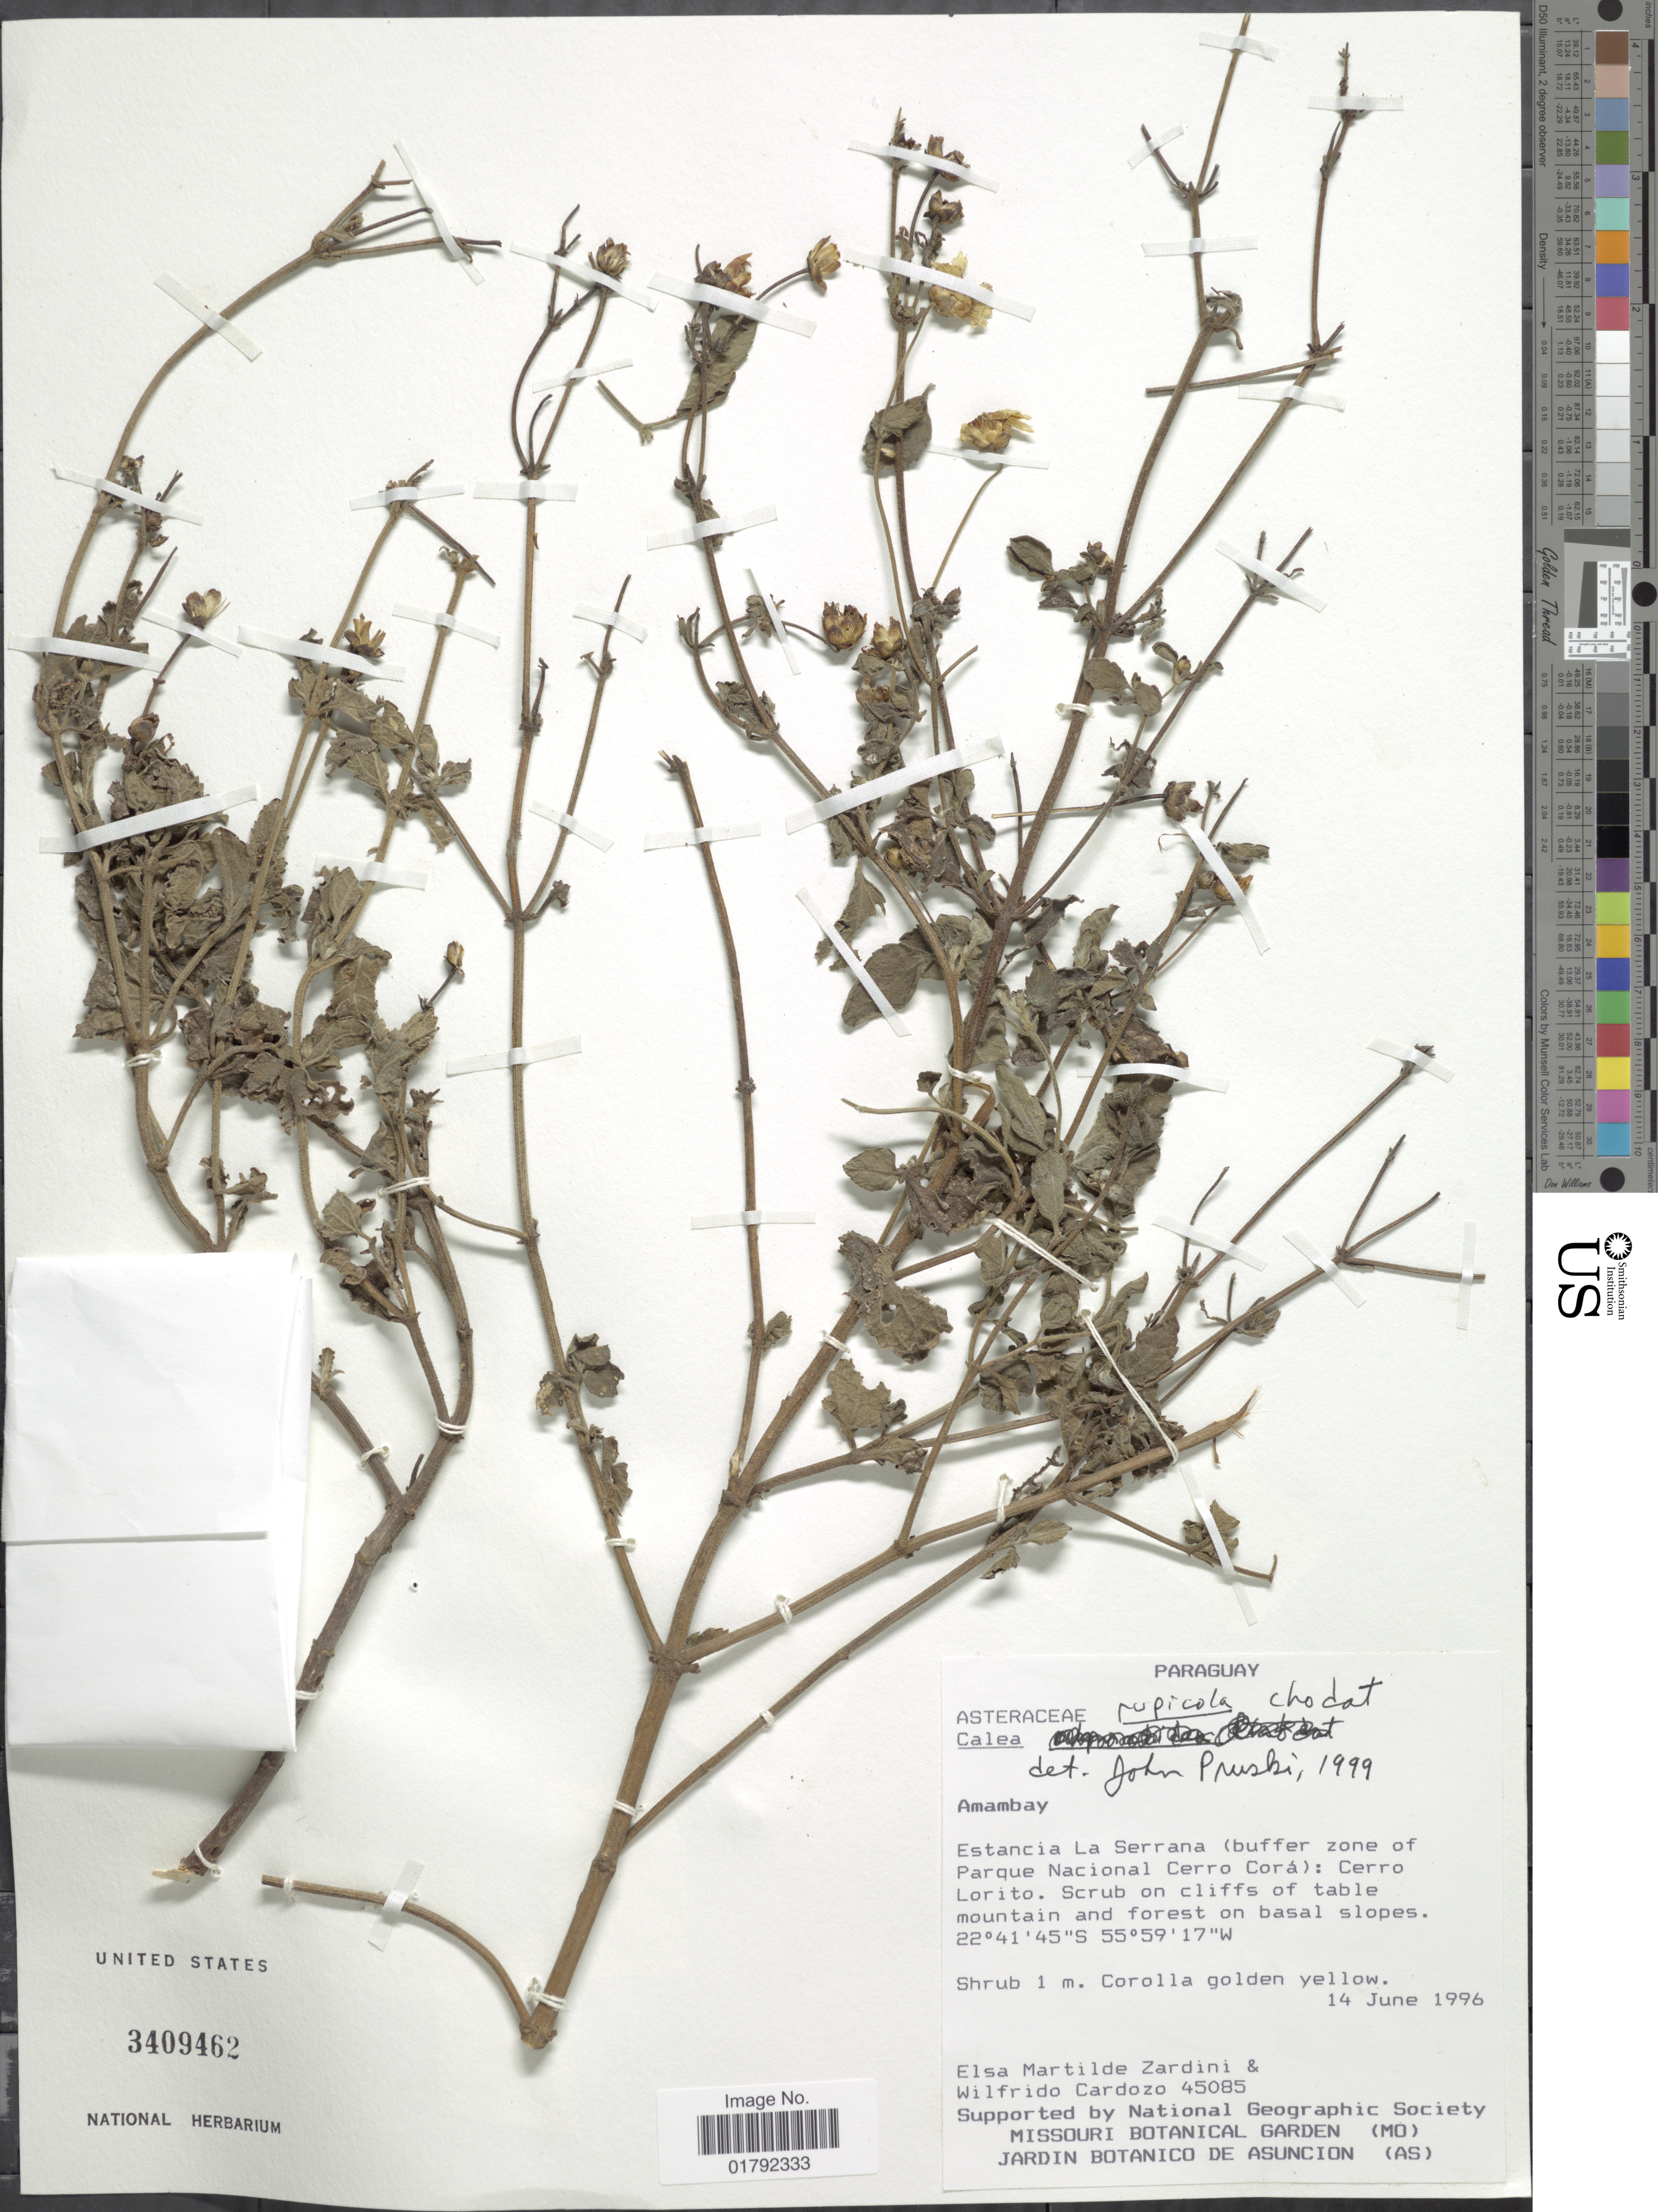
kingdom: Plantae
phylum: Tracheophyta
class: Magnoliopsida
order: Asterales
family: Asteraceae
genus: Calea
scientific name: Calea rupicola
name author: Chodat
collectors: E. M. Zardini & W. Cardozo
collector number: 45085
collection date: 1996-06-14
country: Paraguay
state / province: Amambay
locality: Estancia La Serrana (buffer zone of Parque Nacional Cerro Cora): Cerro Lorito, scrub on cliffs of table mountain and forest on basal slopes.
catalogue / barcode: US 3409462